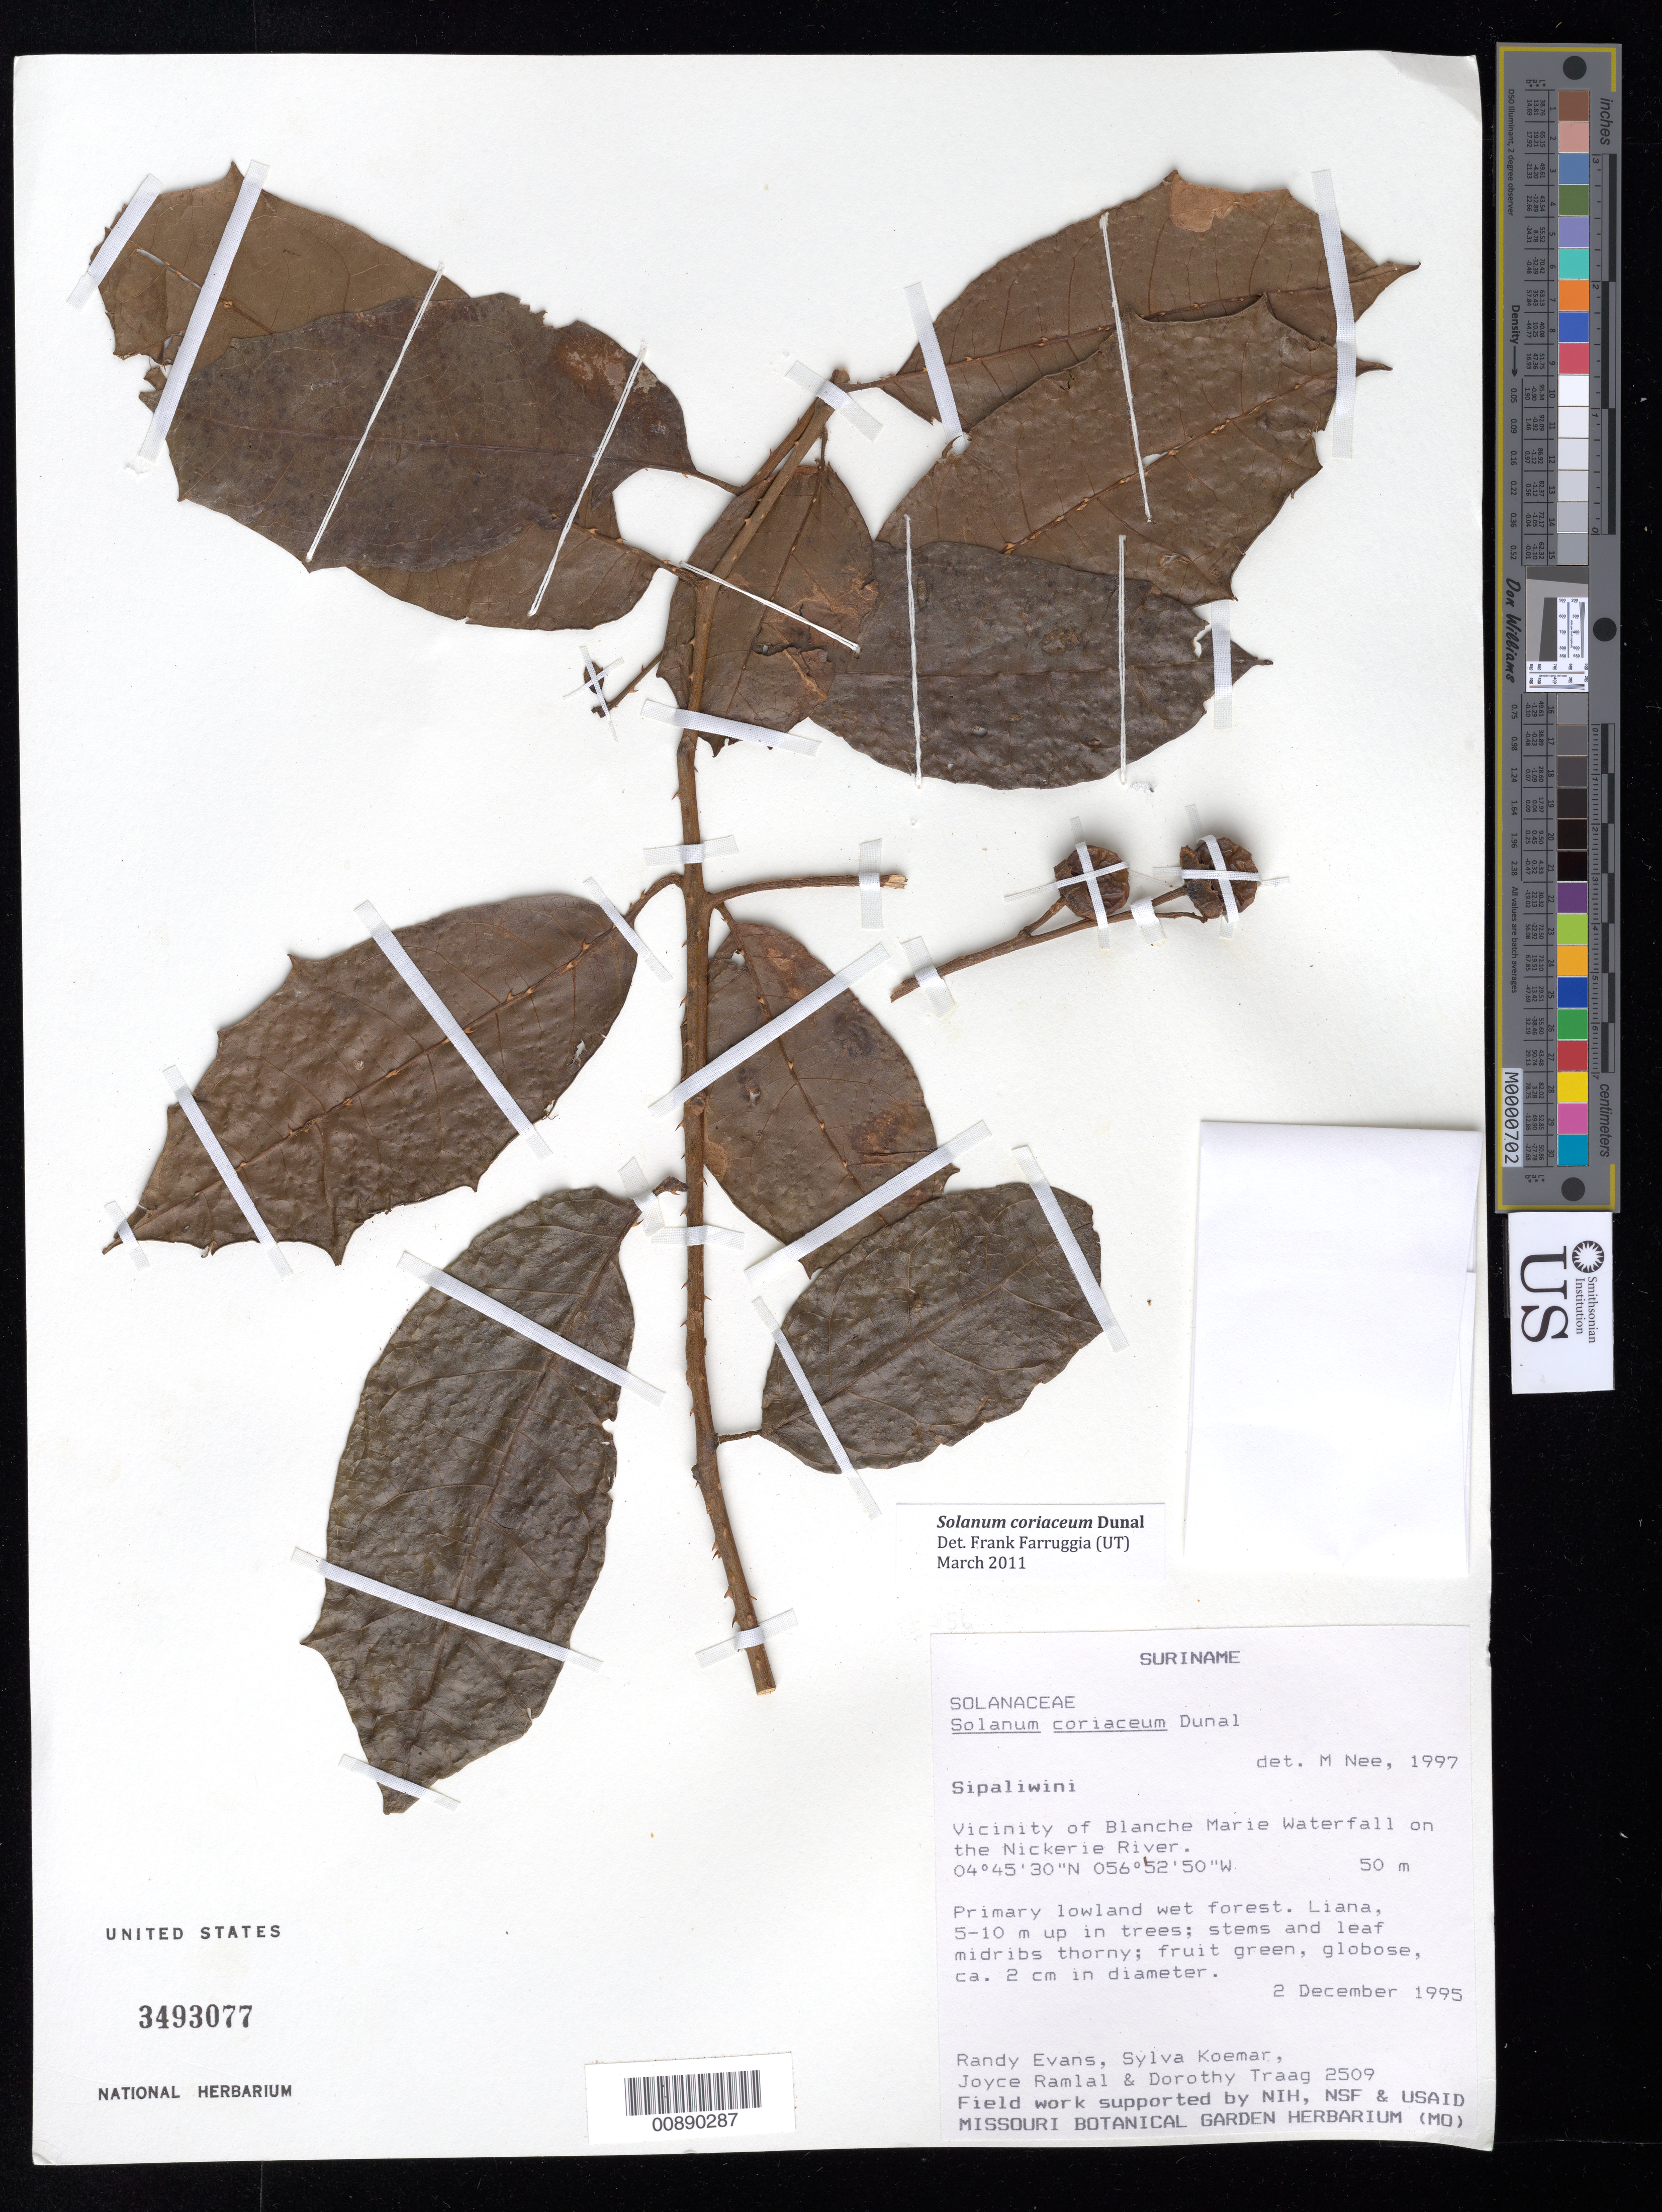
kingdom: Plantae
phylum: Tracheophyta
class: Magnoliopsida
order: Solanales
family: Solanaceae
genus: Solanum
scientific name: Solanum coriaceum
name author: Dunal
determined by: Nee, Michael H.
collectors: R. Evans, S. Koemar, J. Ramlal & D. Traag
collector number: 2509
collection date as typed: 2-Dec-95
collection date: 1995-12-02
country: Suriname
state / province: Sipaliwini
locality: Blanche Marie Waterfall, vic., on Nickerie R.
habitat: Primary lowland wet forest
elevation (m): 50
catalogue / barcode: US 3493077